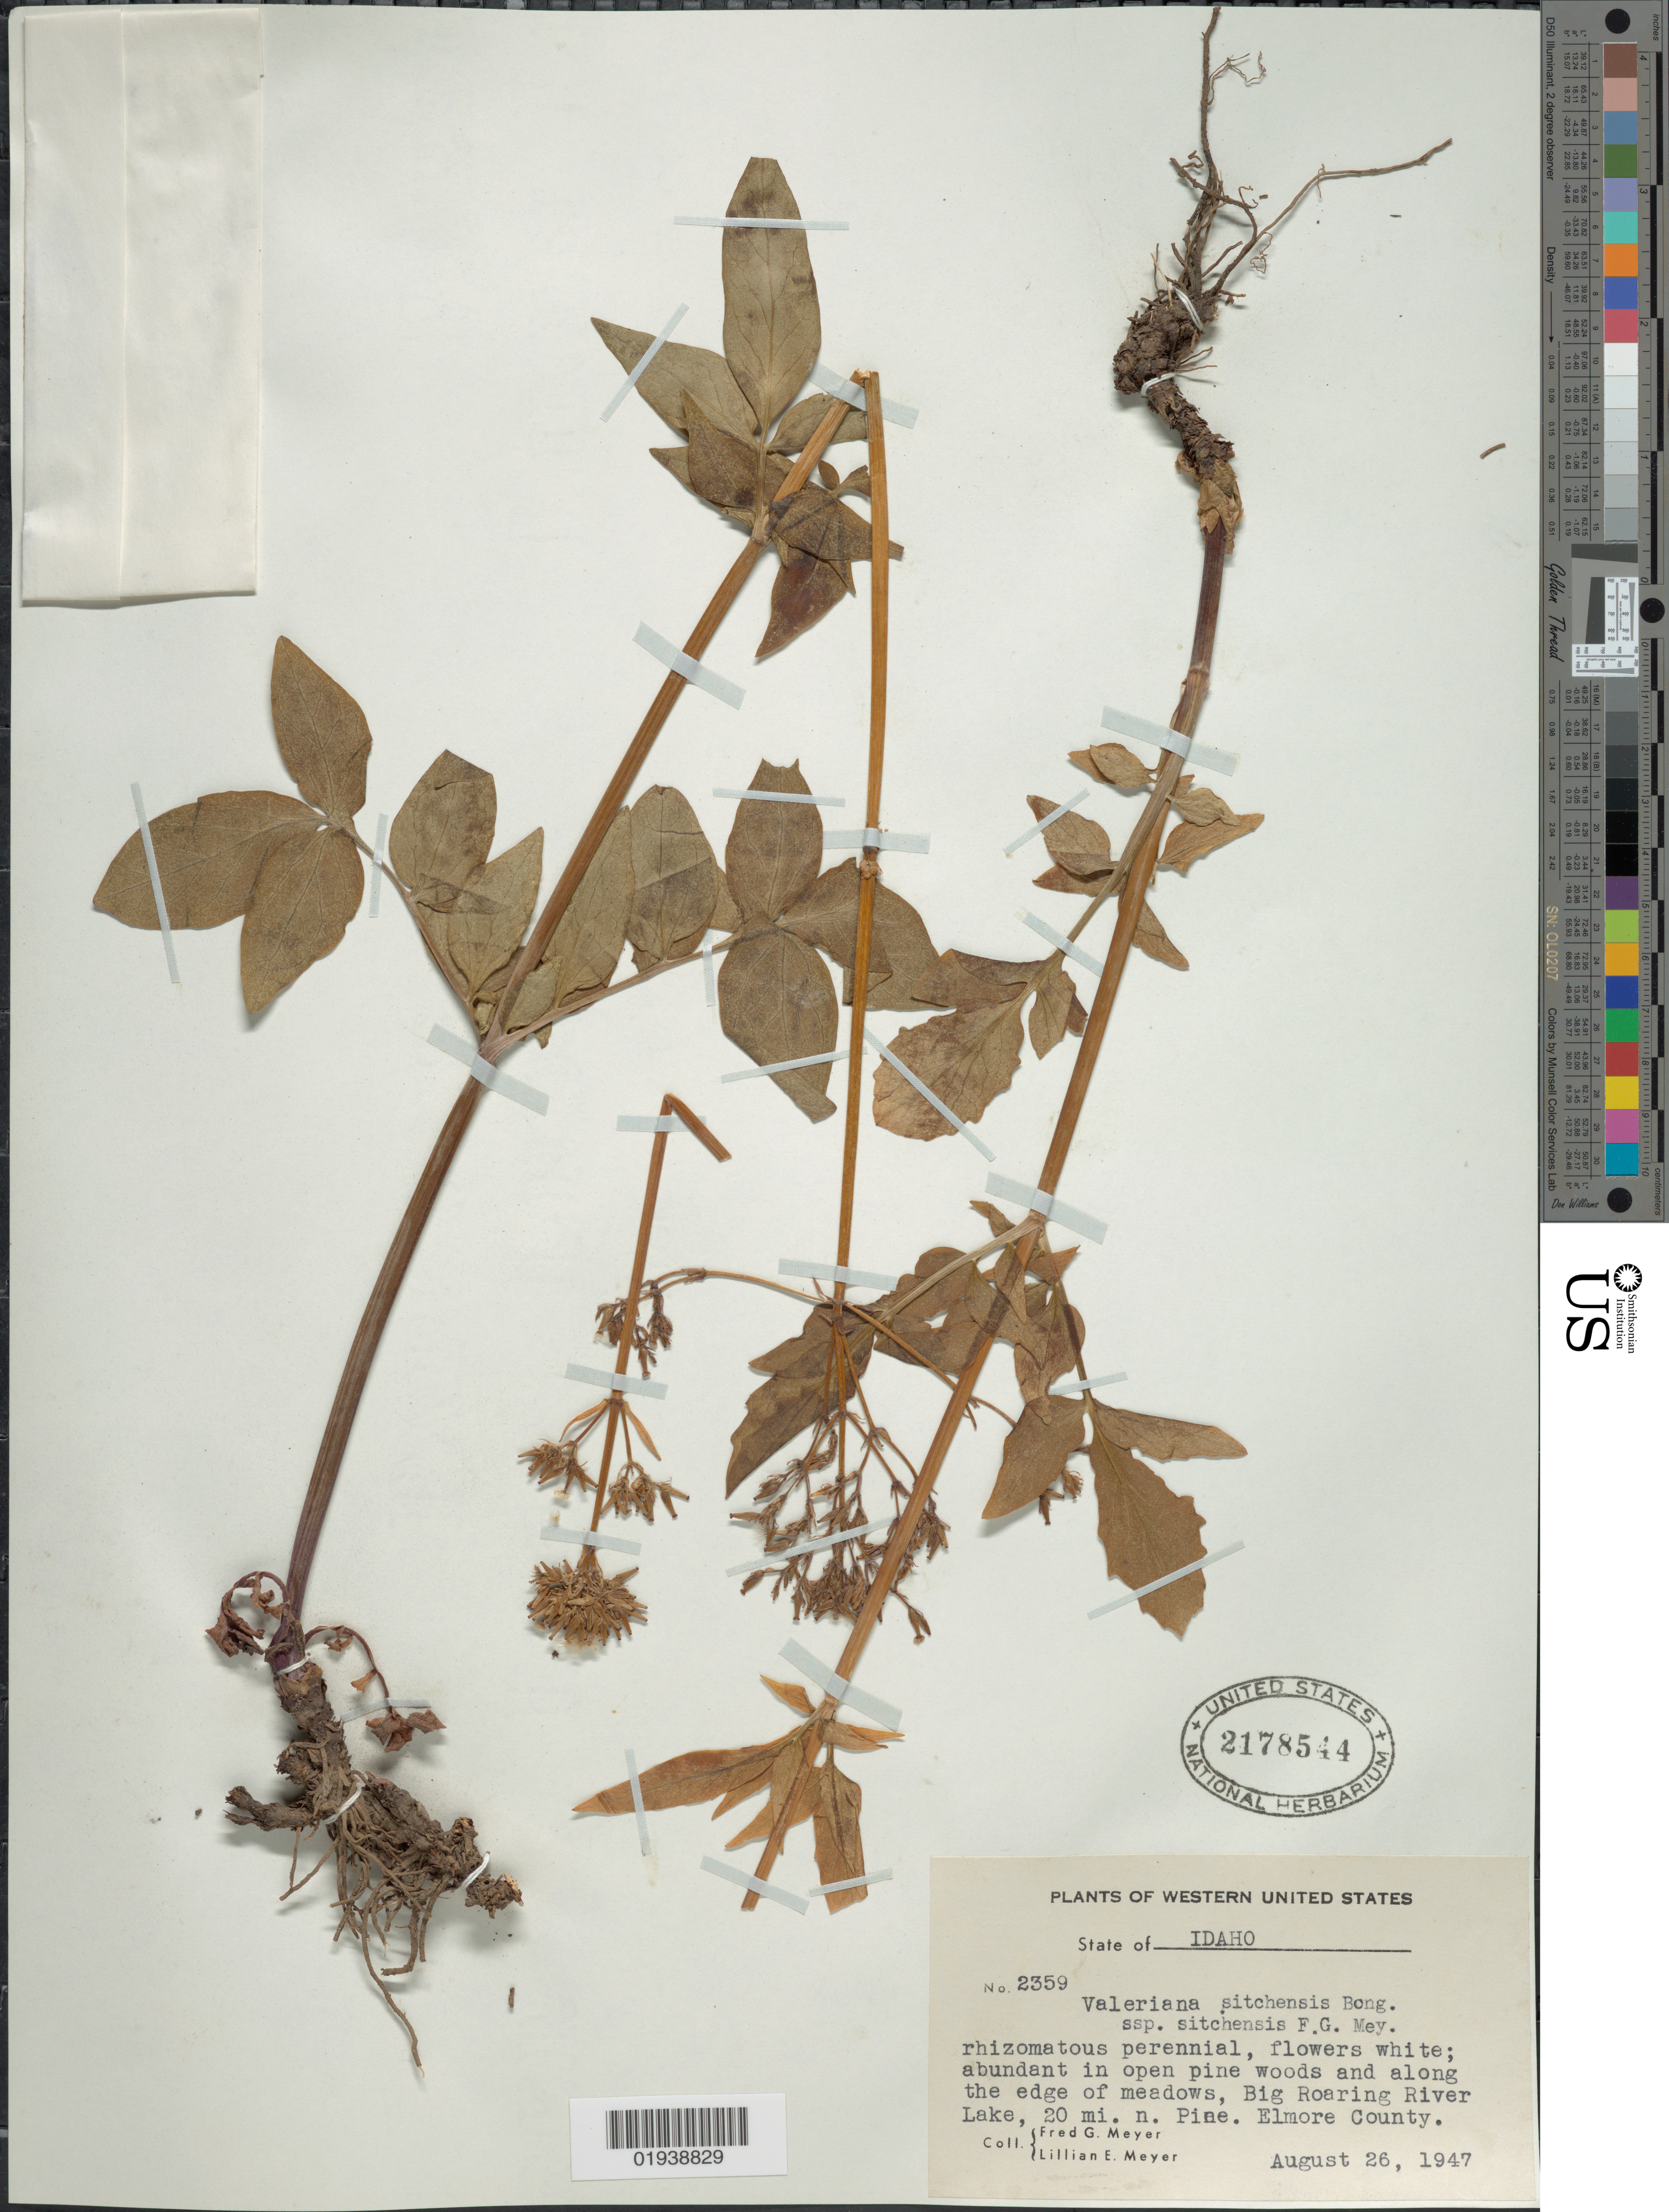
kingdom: Plantae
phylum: Tracheophyta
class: Magnoliopsida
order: Dipsacales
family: Caprifoliaceae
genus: Valeriana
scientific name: Valeriana sitchensis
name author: Bong.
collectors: F. G. Meyer & L. Meyer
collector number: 2359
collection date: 1947-08-26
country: United States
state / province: Idaho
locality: Western United States. Big Roaring River Lake, 20 mi. n. Pine. Elmore County.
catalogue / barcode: US 2178544